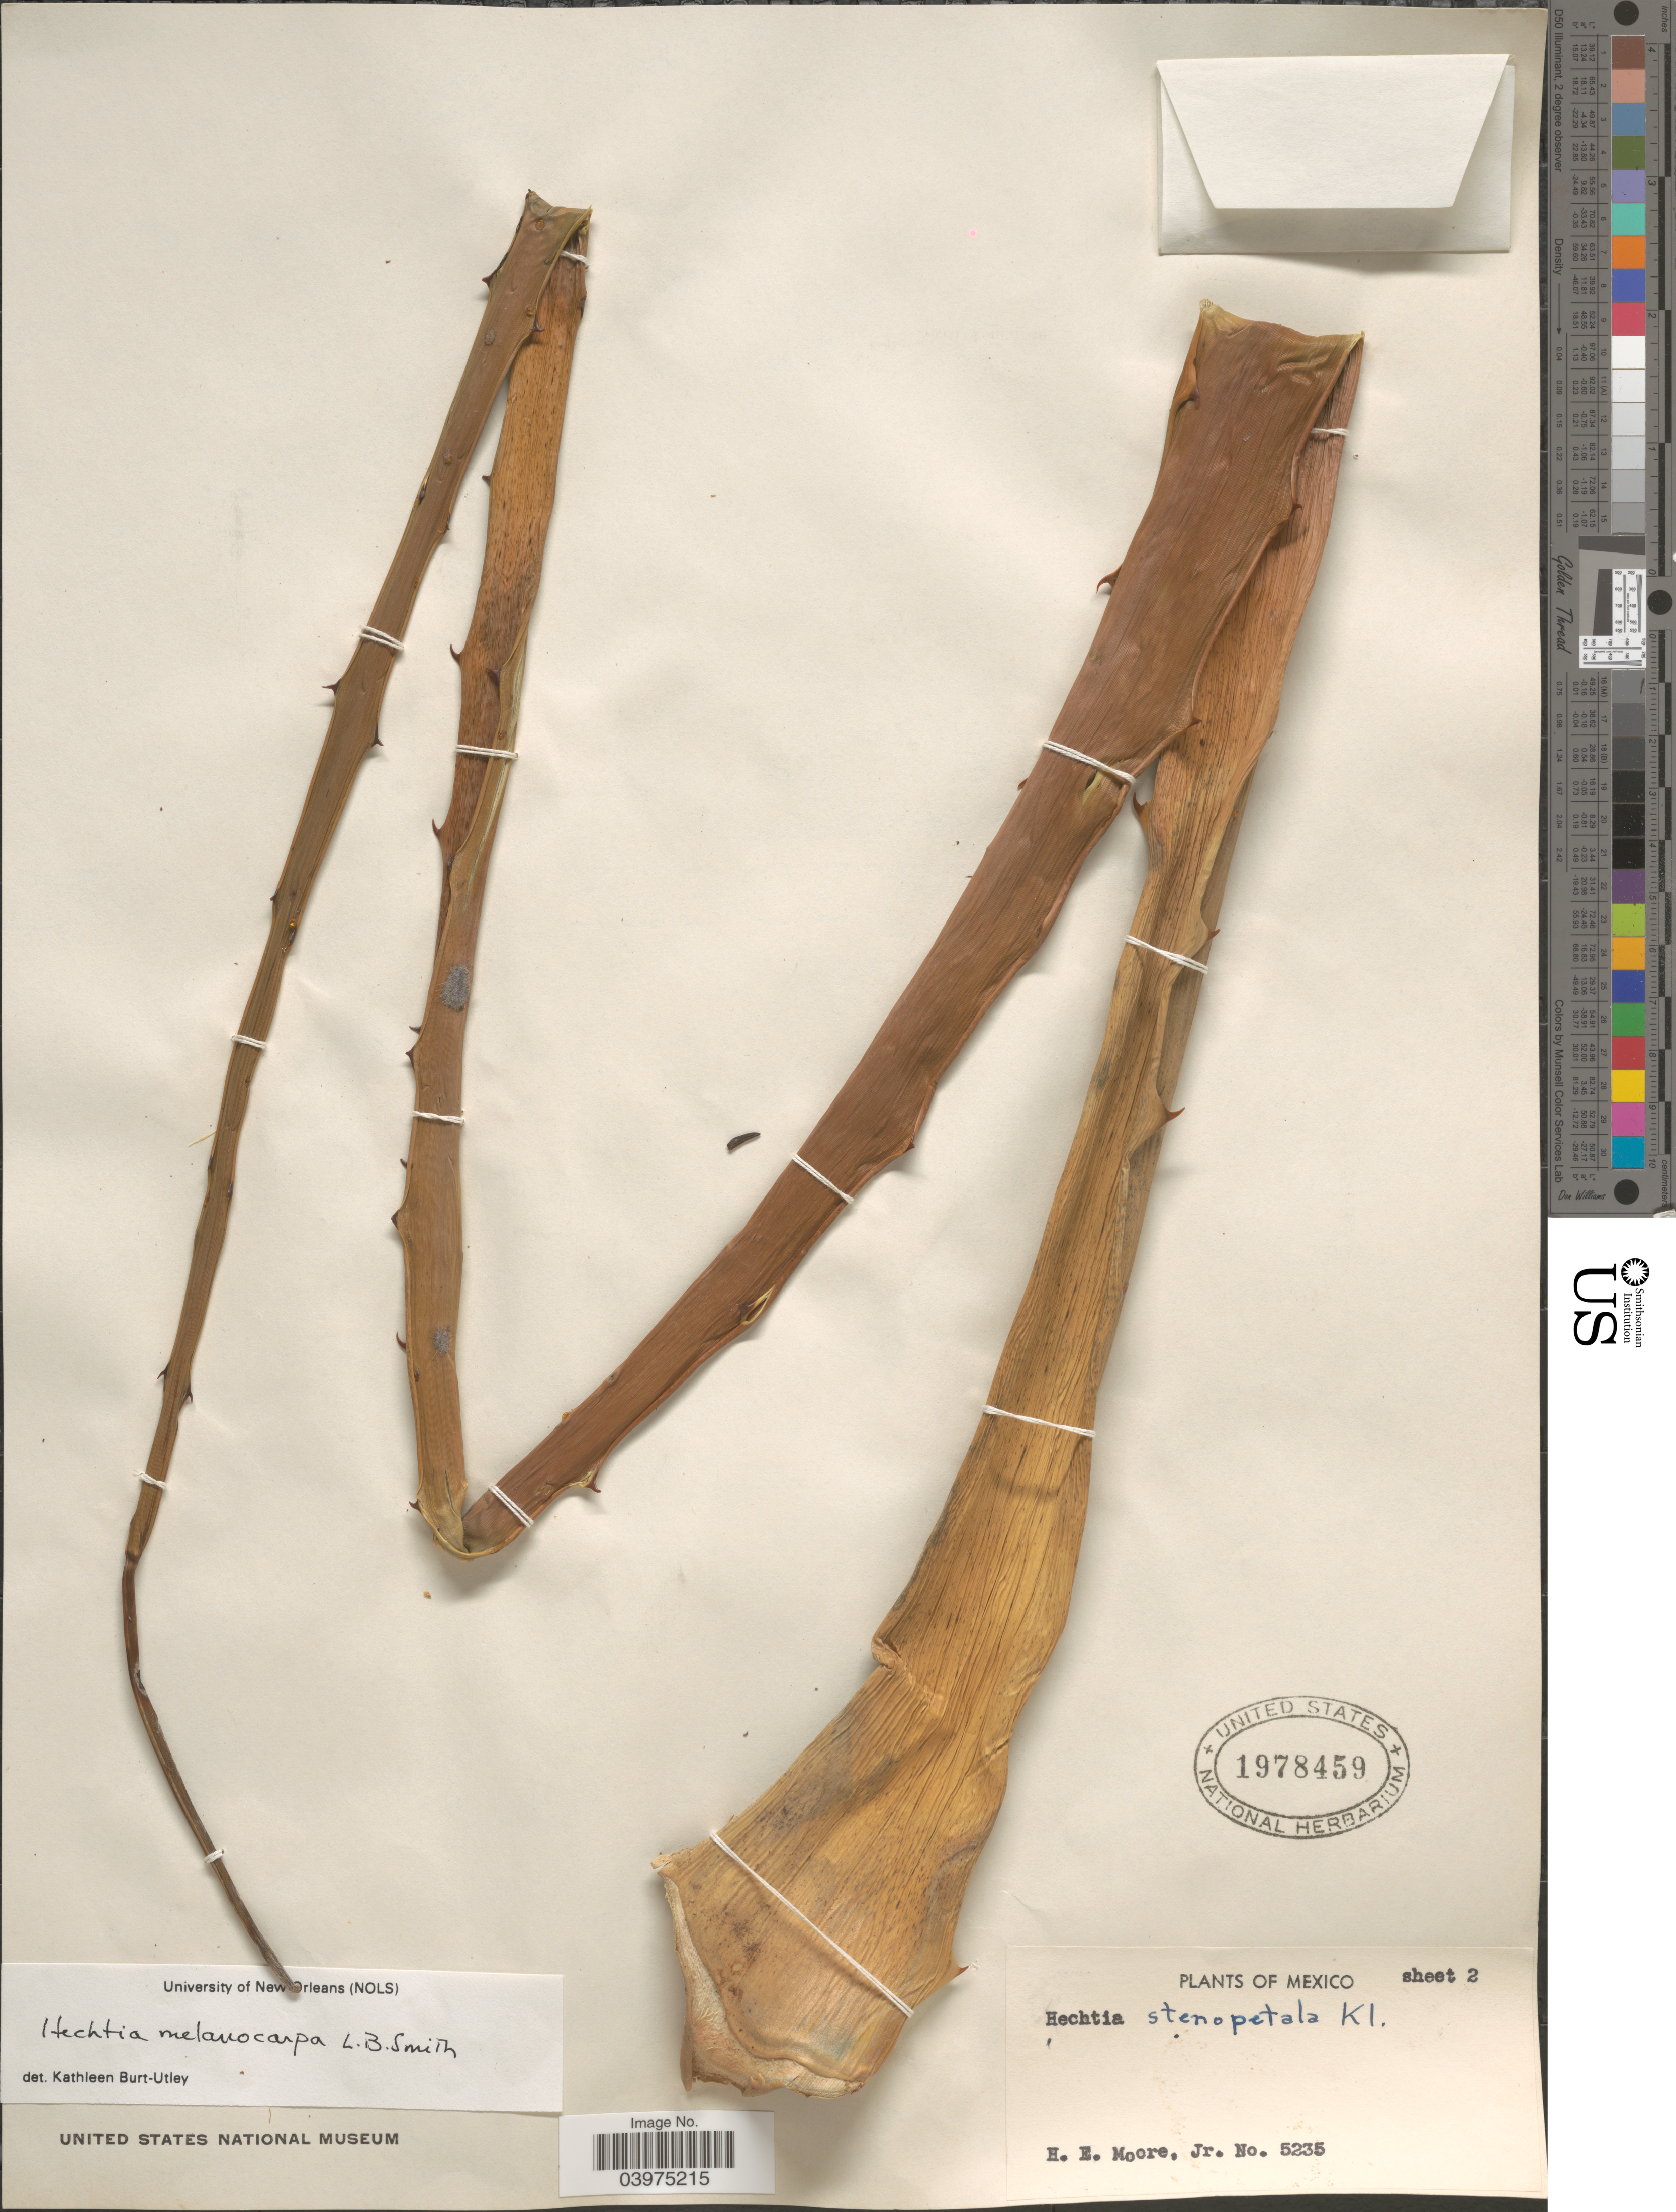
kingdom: Plantae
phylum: Tracheophyta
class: Liliopsida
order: Poales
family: Bromeliaceae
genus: Hechtia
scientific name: Hechtia melanocarpa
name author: L.B. Sm.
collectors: H. Moore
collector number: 5235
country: Mexico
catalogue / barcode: US 1978459